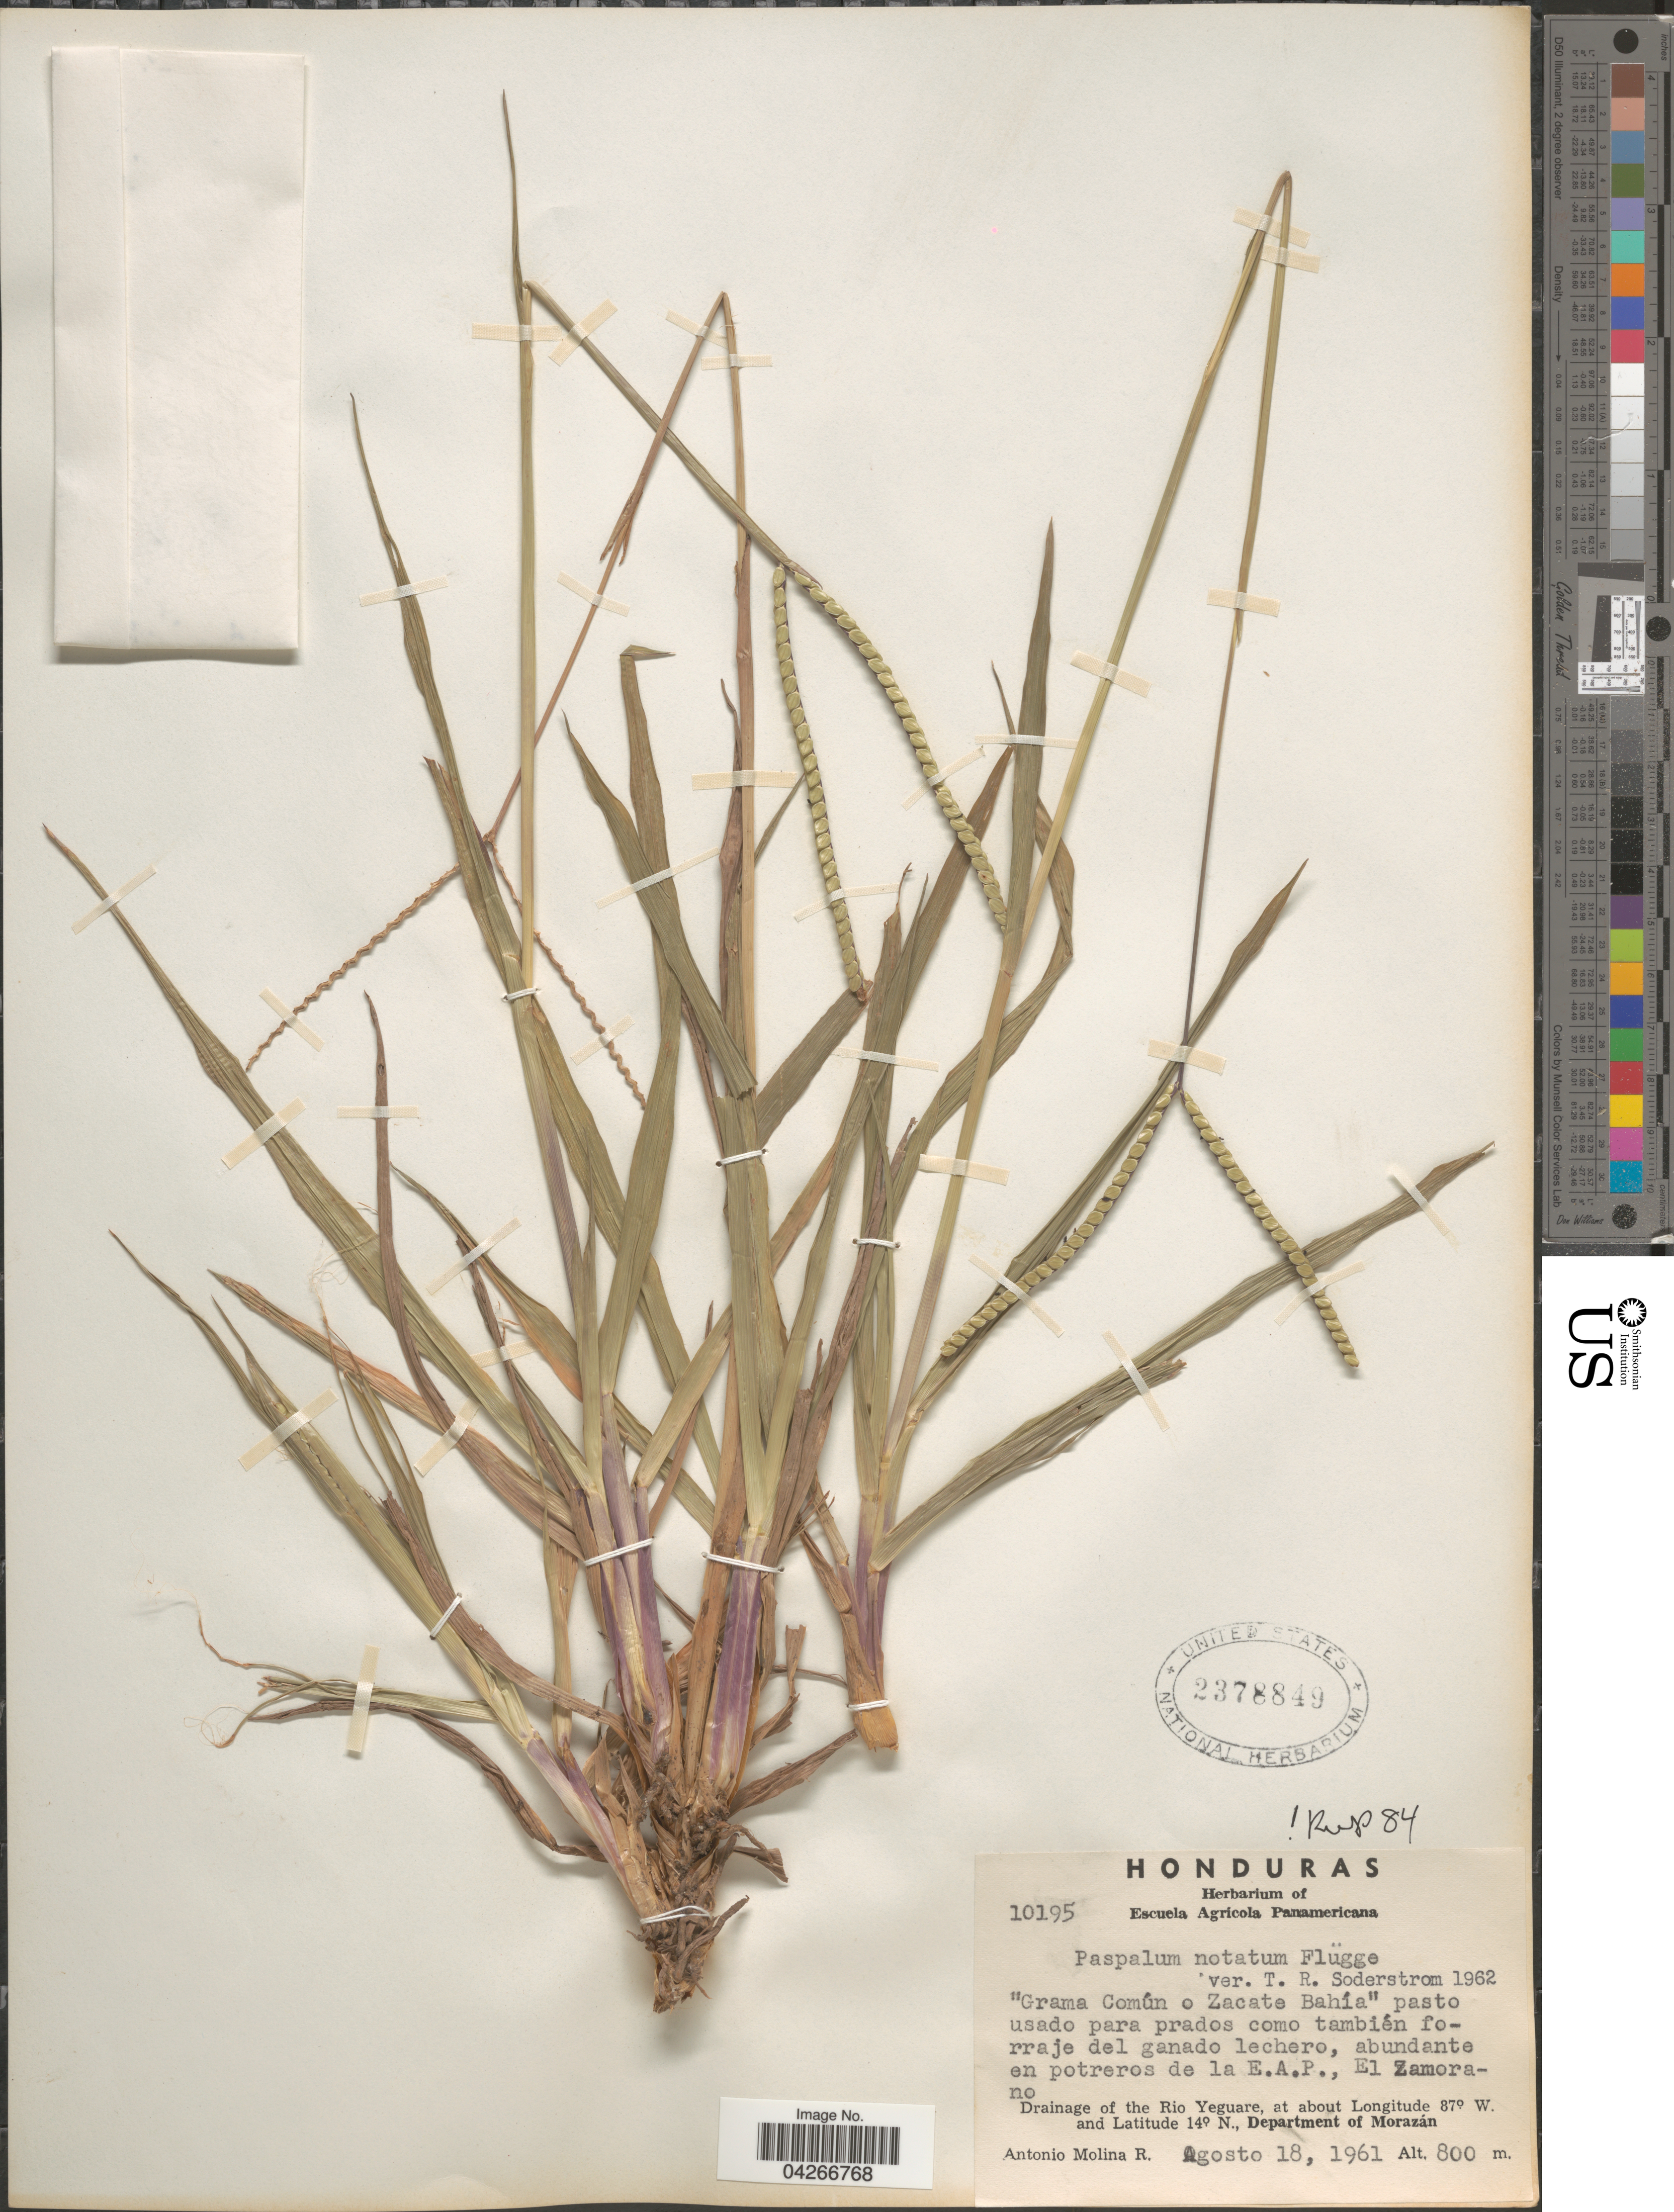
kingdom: Plantae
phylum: Tracheophyta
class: Liliopsida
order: Poales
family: Poaceae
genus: Paspalum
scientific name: Paspalum notatum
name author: Flüggé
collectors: A. Molina R.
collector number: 10195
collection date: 1961-08-18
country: Honduras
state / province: Fco. Morazán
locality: En potreros de la E.A.P., El Zamorano. Drainage of the Rio Yeguare, Department of Morazán.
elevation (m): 800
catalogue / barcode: US 2378849